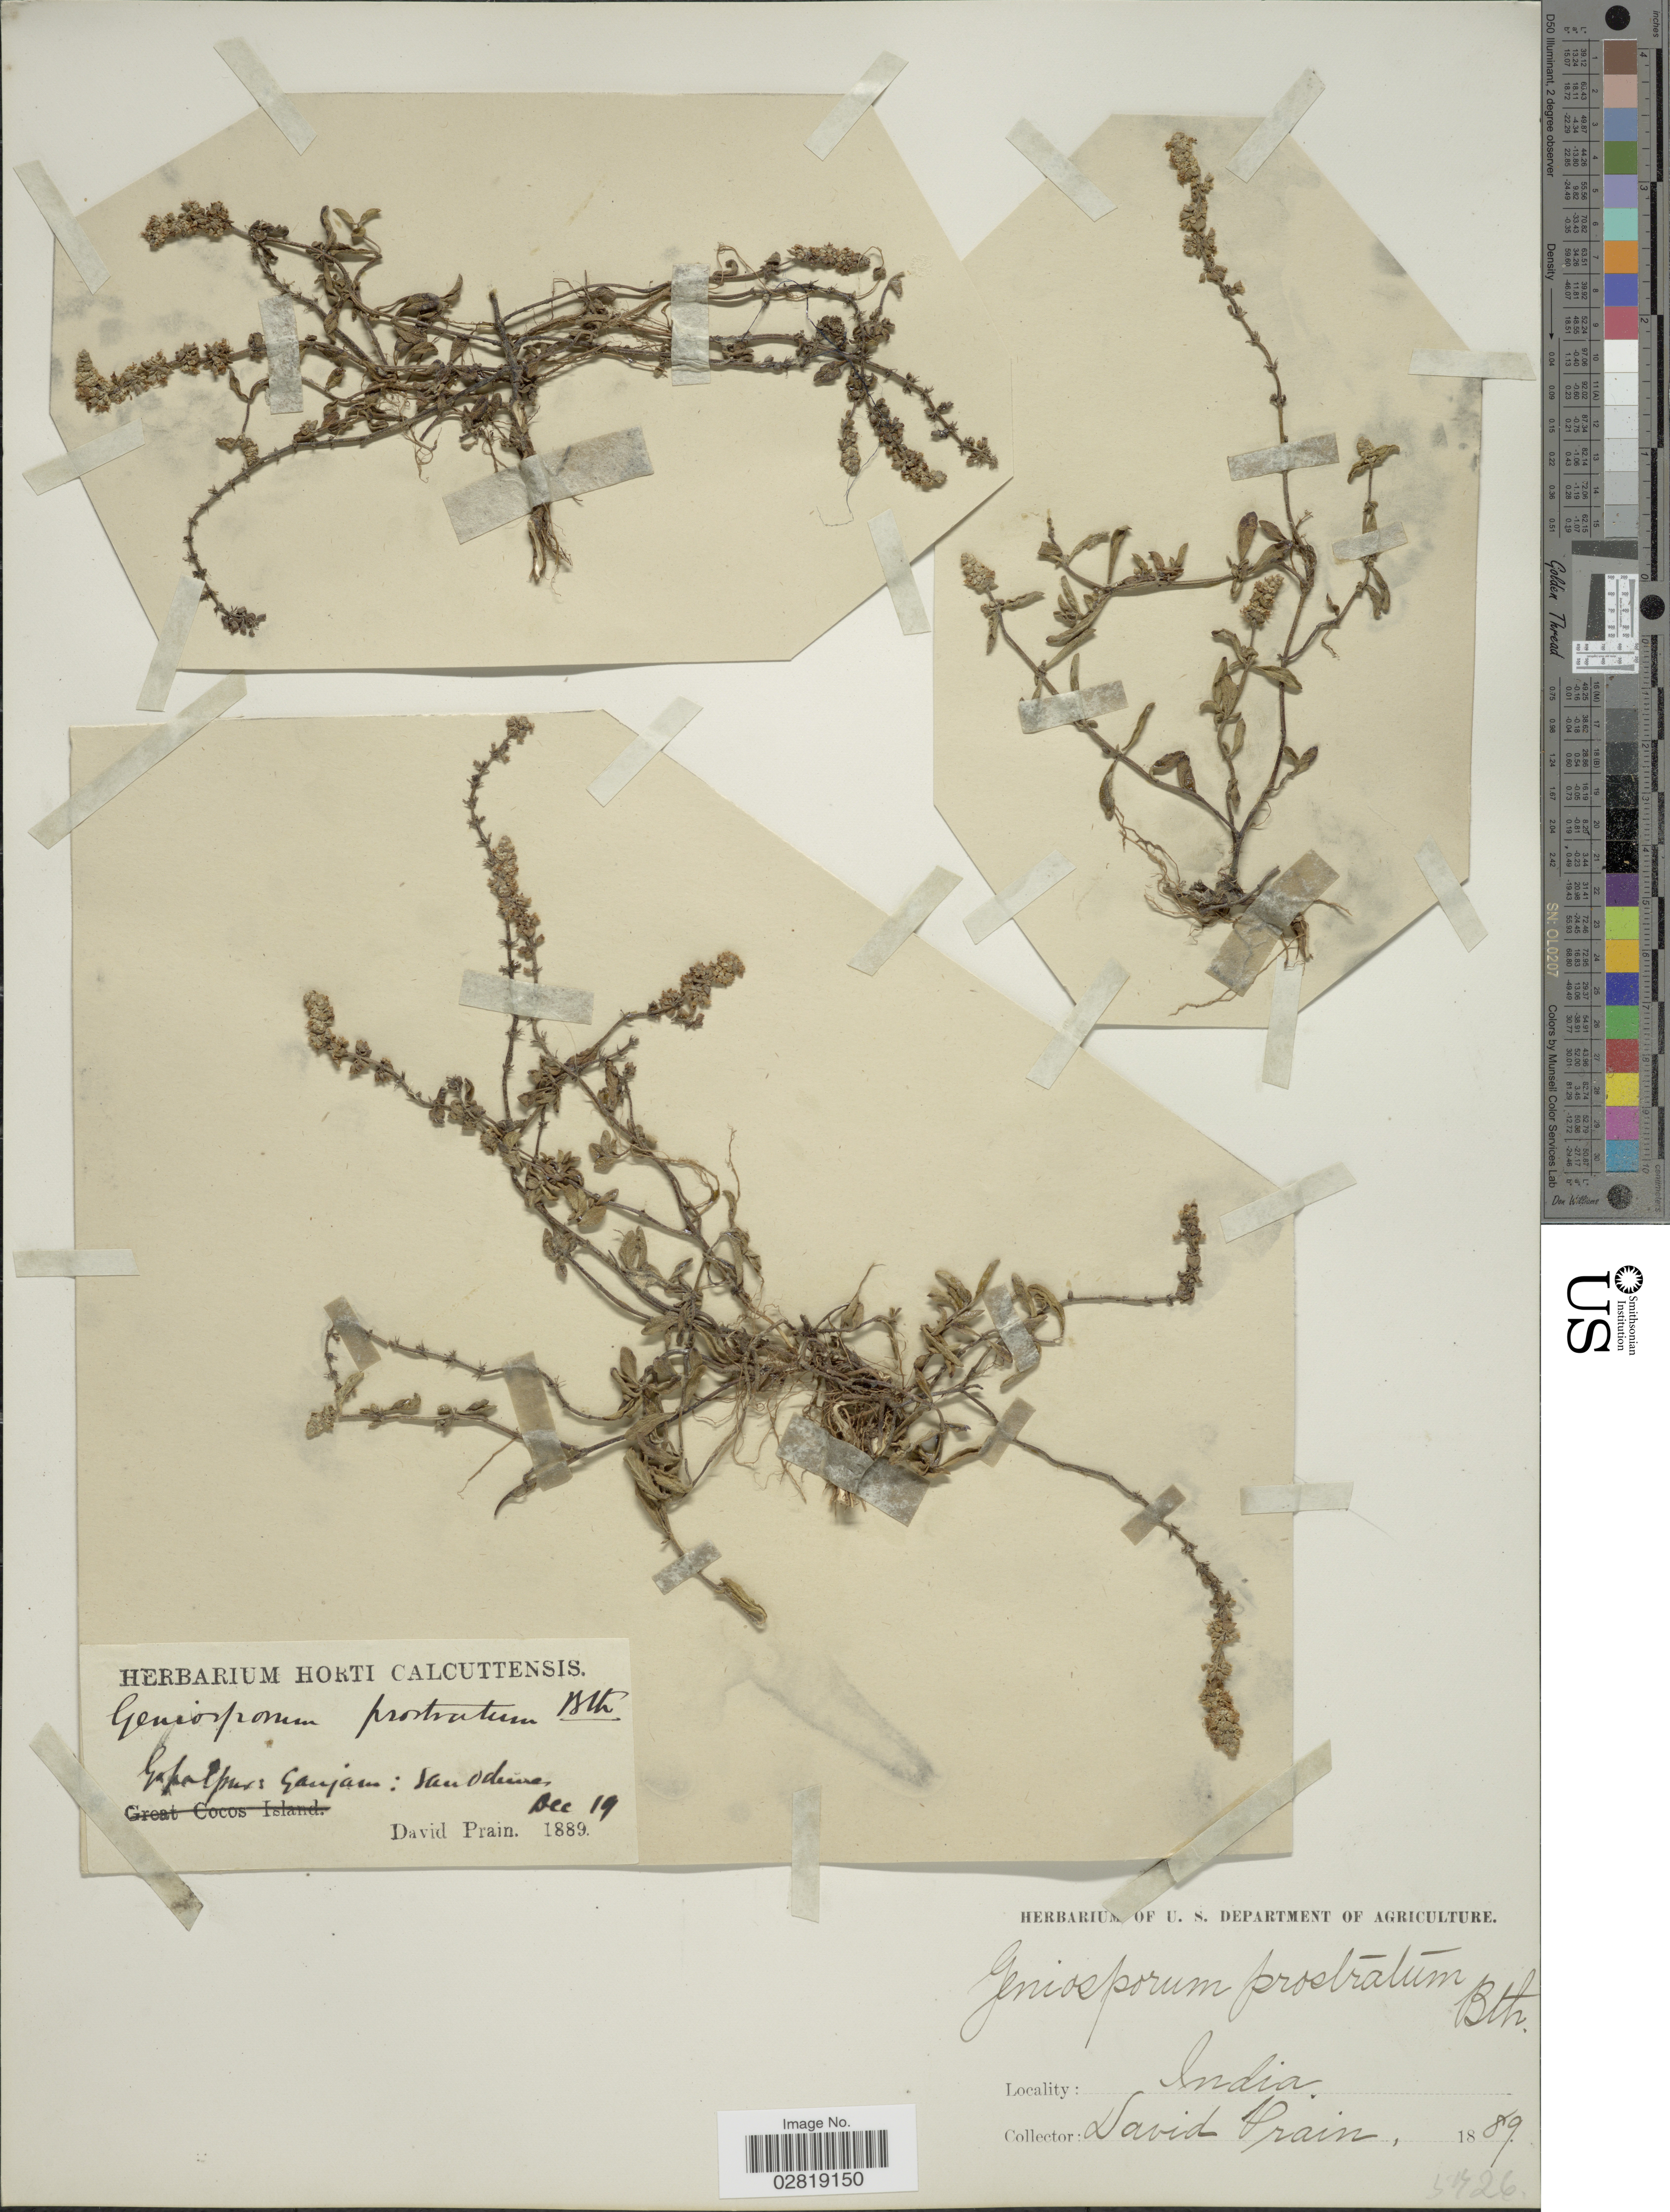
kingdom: Plantae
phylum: Tracheophyta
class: Magnoliopsida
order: Lamiales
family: Lamiaceae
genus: Geniosporum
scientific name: Geniosporum tenuiflorum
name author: (L.) Merr.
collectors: D. Prain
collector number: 5726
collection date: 1889-12-19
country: India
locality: Gopalpur: Ganjam: Sand dunes